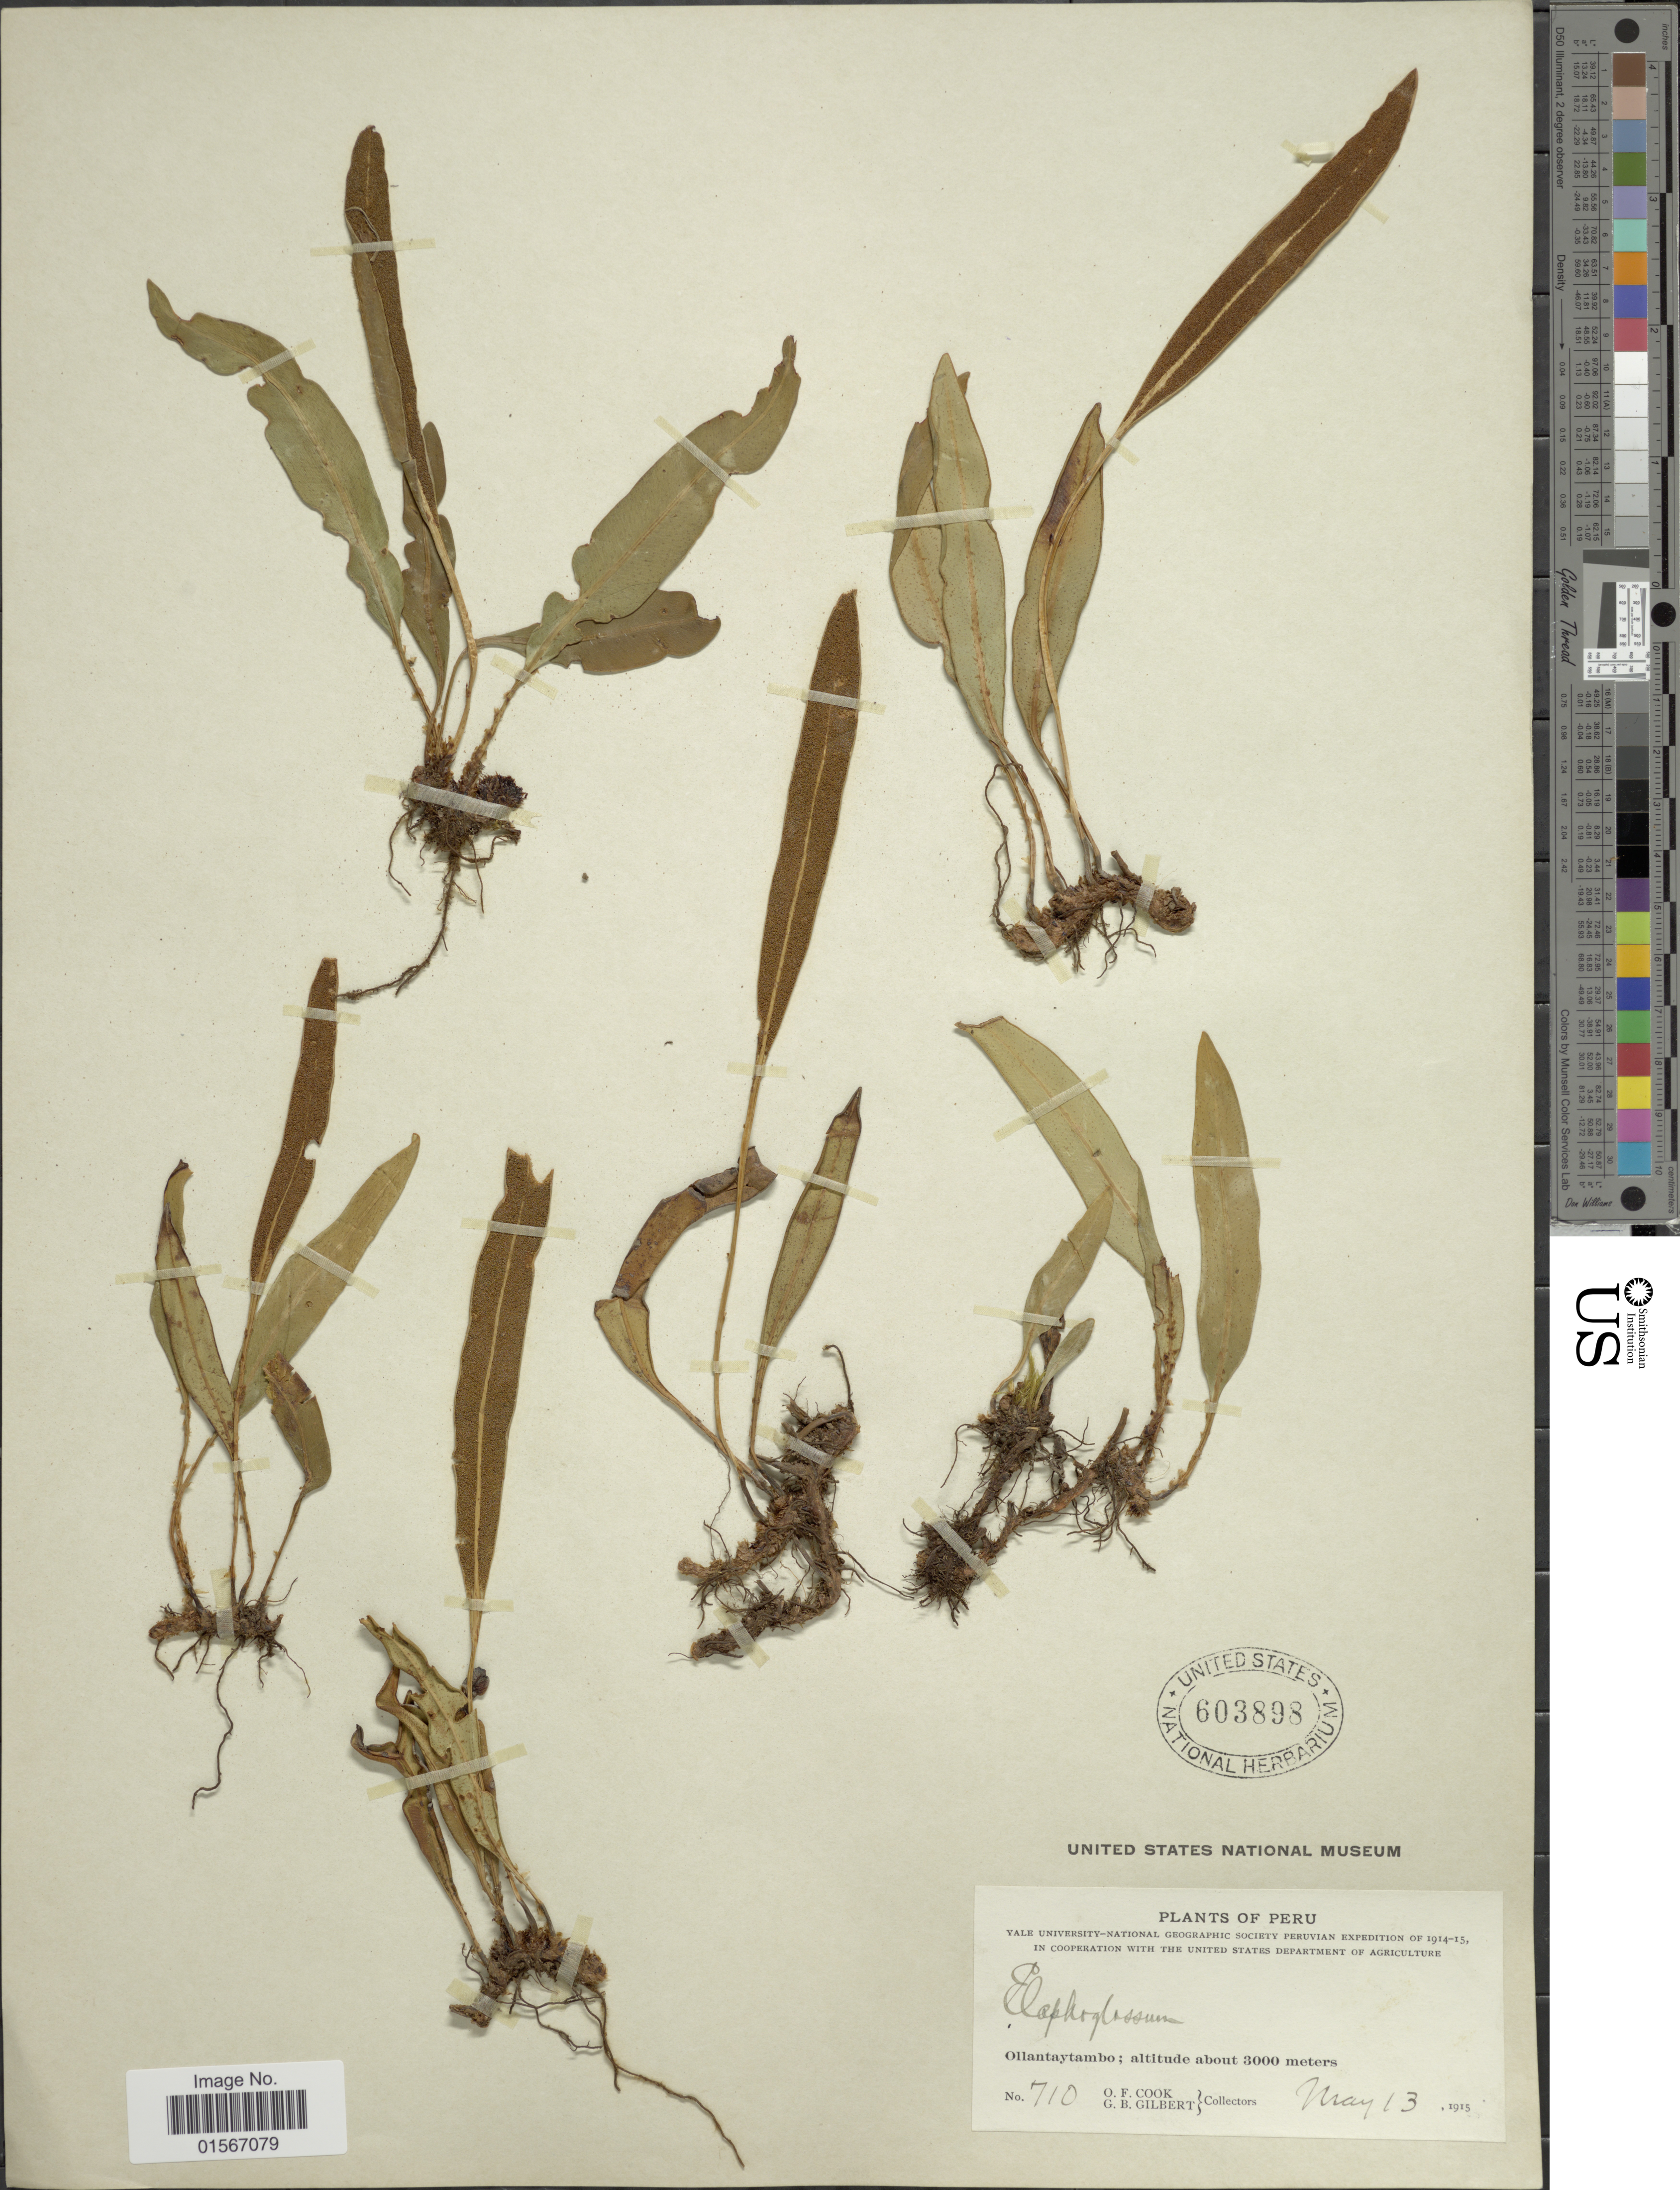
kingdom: Plantae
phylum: Tracheophyta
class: Polypodiopsida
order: Polypodiales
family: Dryopteridaceae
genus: Elaphoglossum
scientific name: Elaphoglossum minutum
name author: (Pohl ex Fée) T. Moore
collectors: O. F. Cook & G. B. Gilbert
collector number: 710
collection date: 1915-05-13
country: Peru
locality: Ollantaytambo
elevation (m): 3000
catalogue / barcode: US 603898